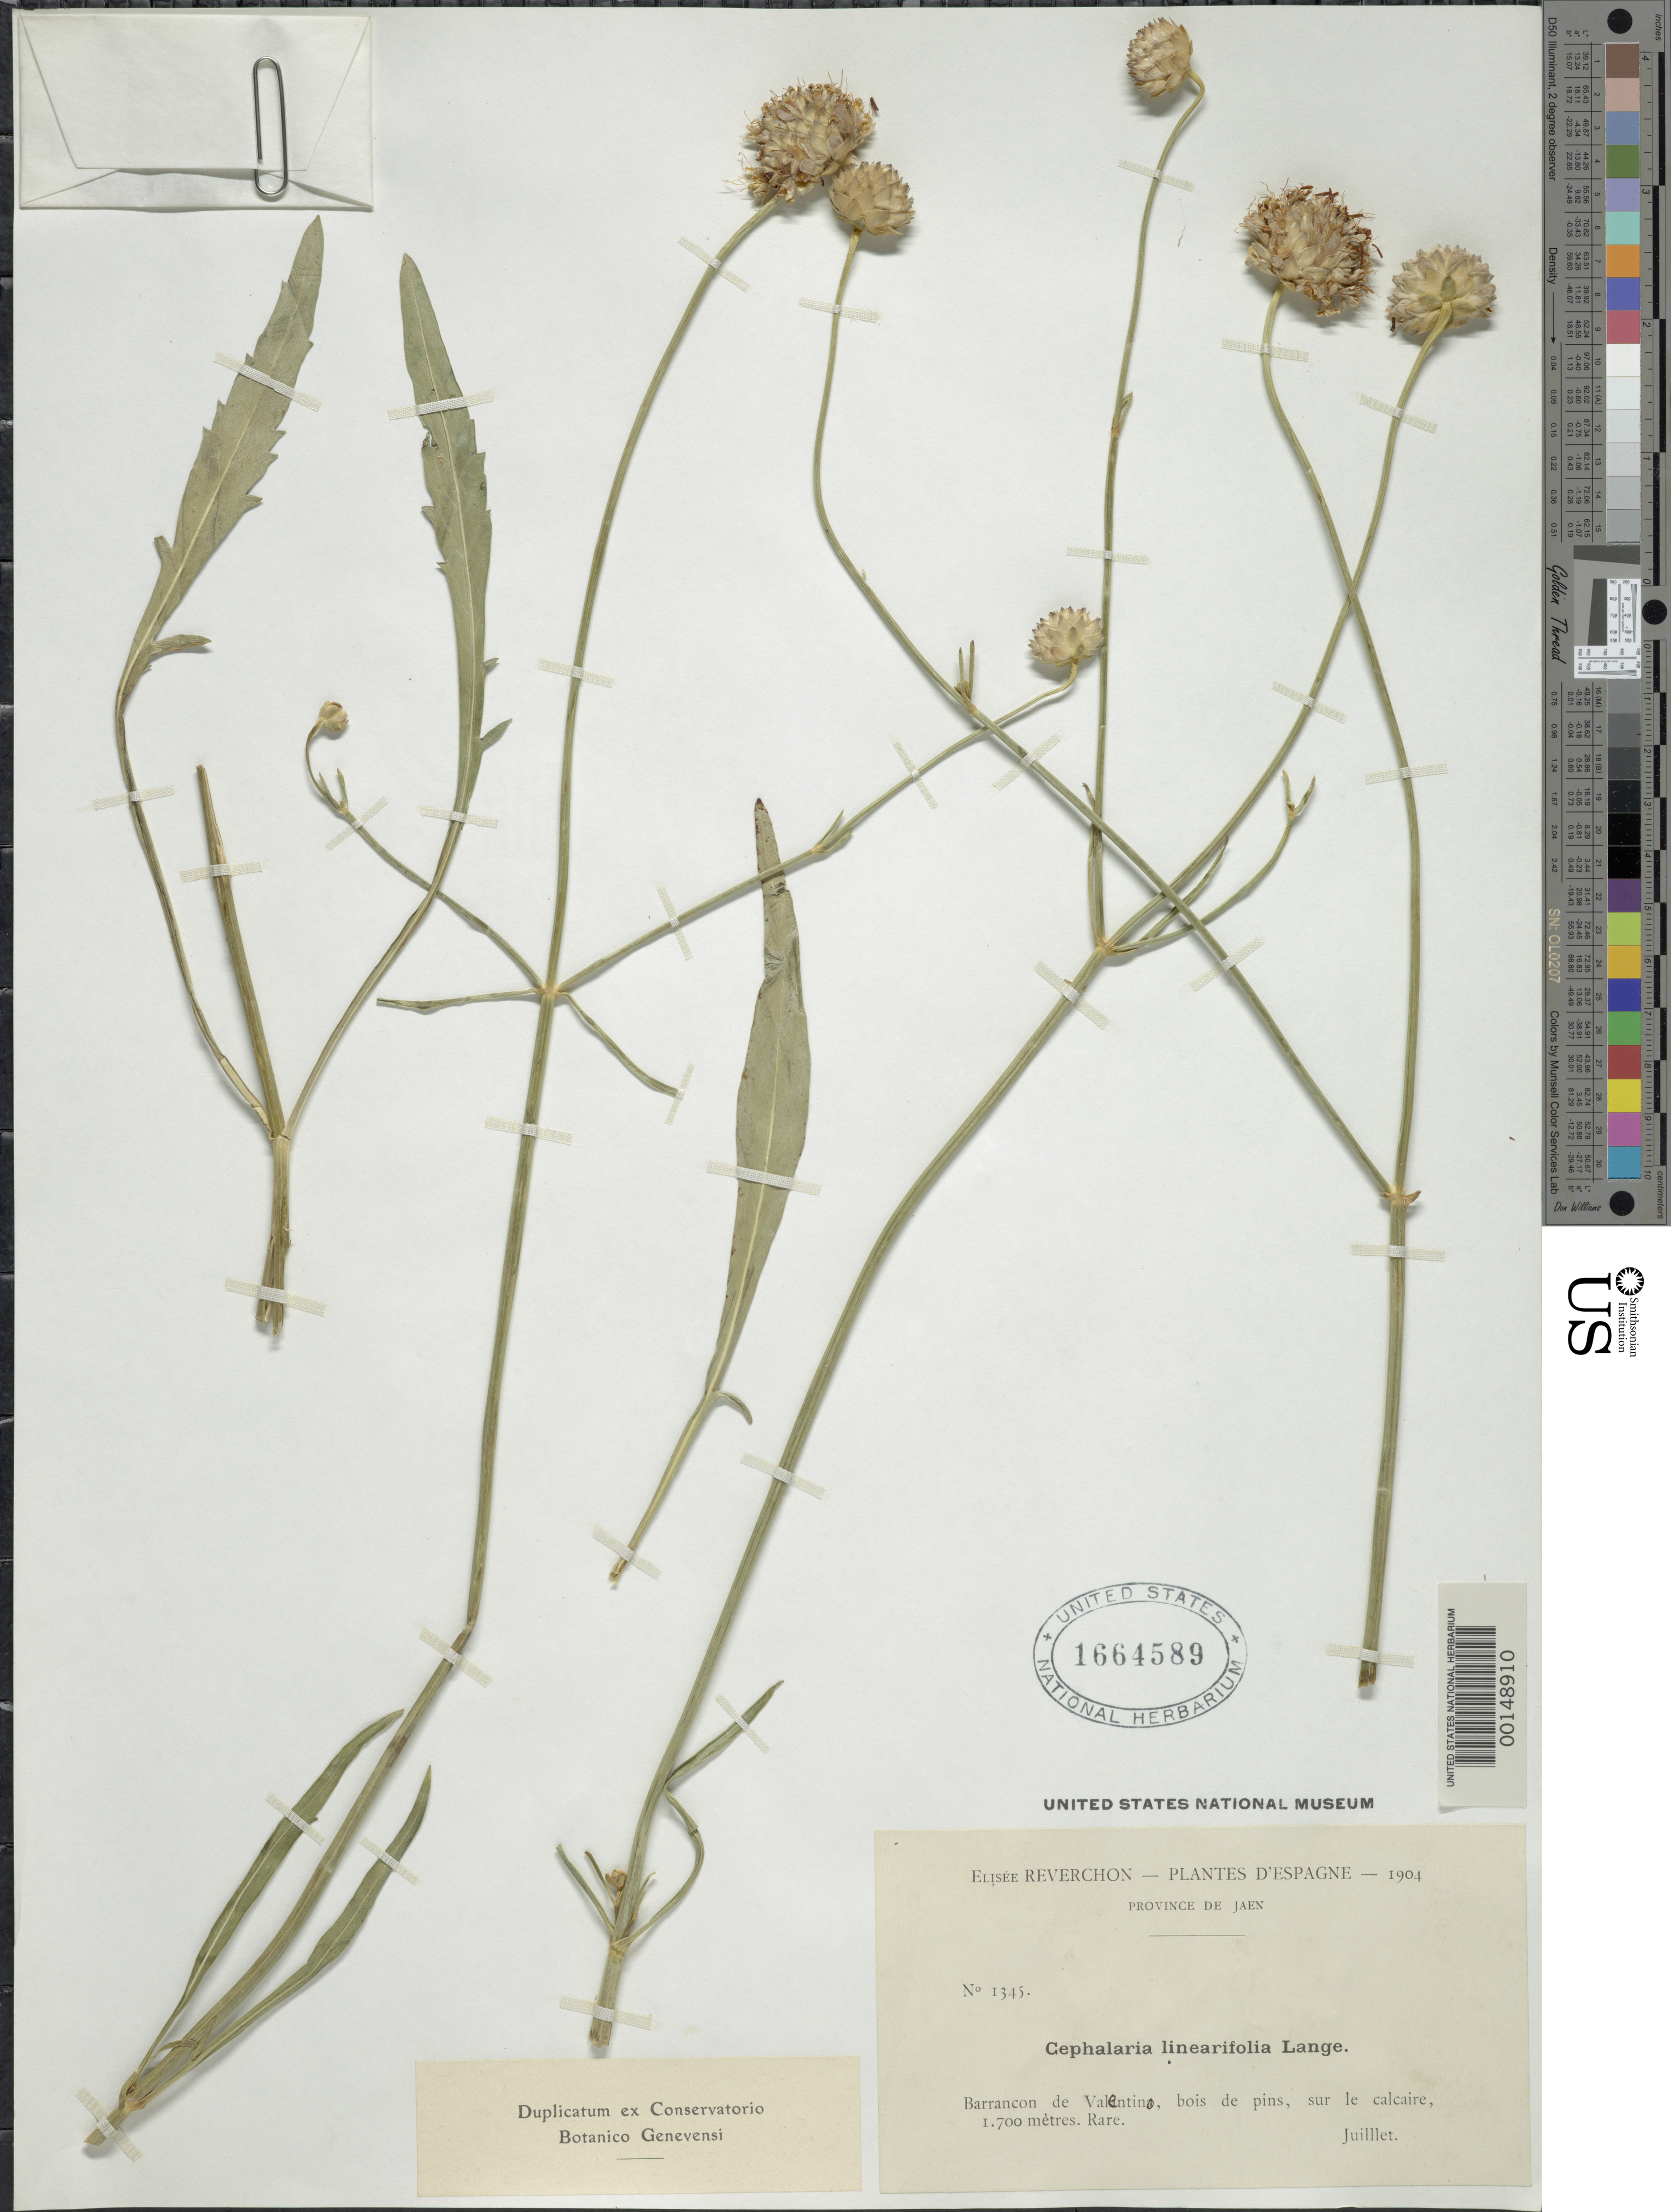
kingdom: Plantae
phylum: Tracheophyta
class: Magnoliopsida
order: Dipsacales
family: Caprifoliaceae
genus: Cephalaria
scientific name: Cephalaria leucantha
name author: Schrad.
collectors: J. Reverchon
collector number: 1345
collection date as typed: Jul 1904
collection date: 1904-07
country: France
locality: Jaen, Barrancon de Valentino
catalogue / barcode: US 1664589